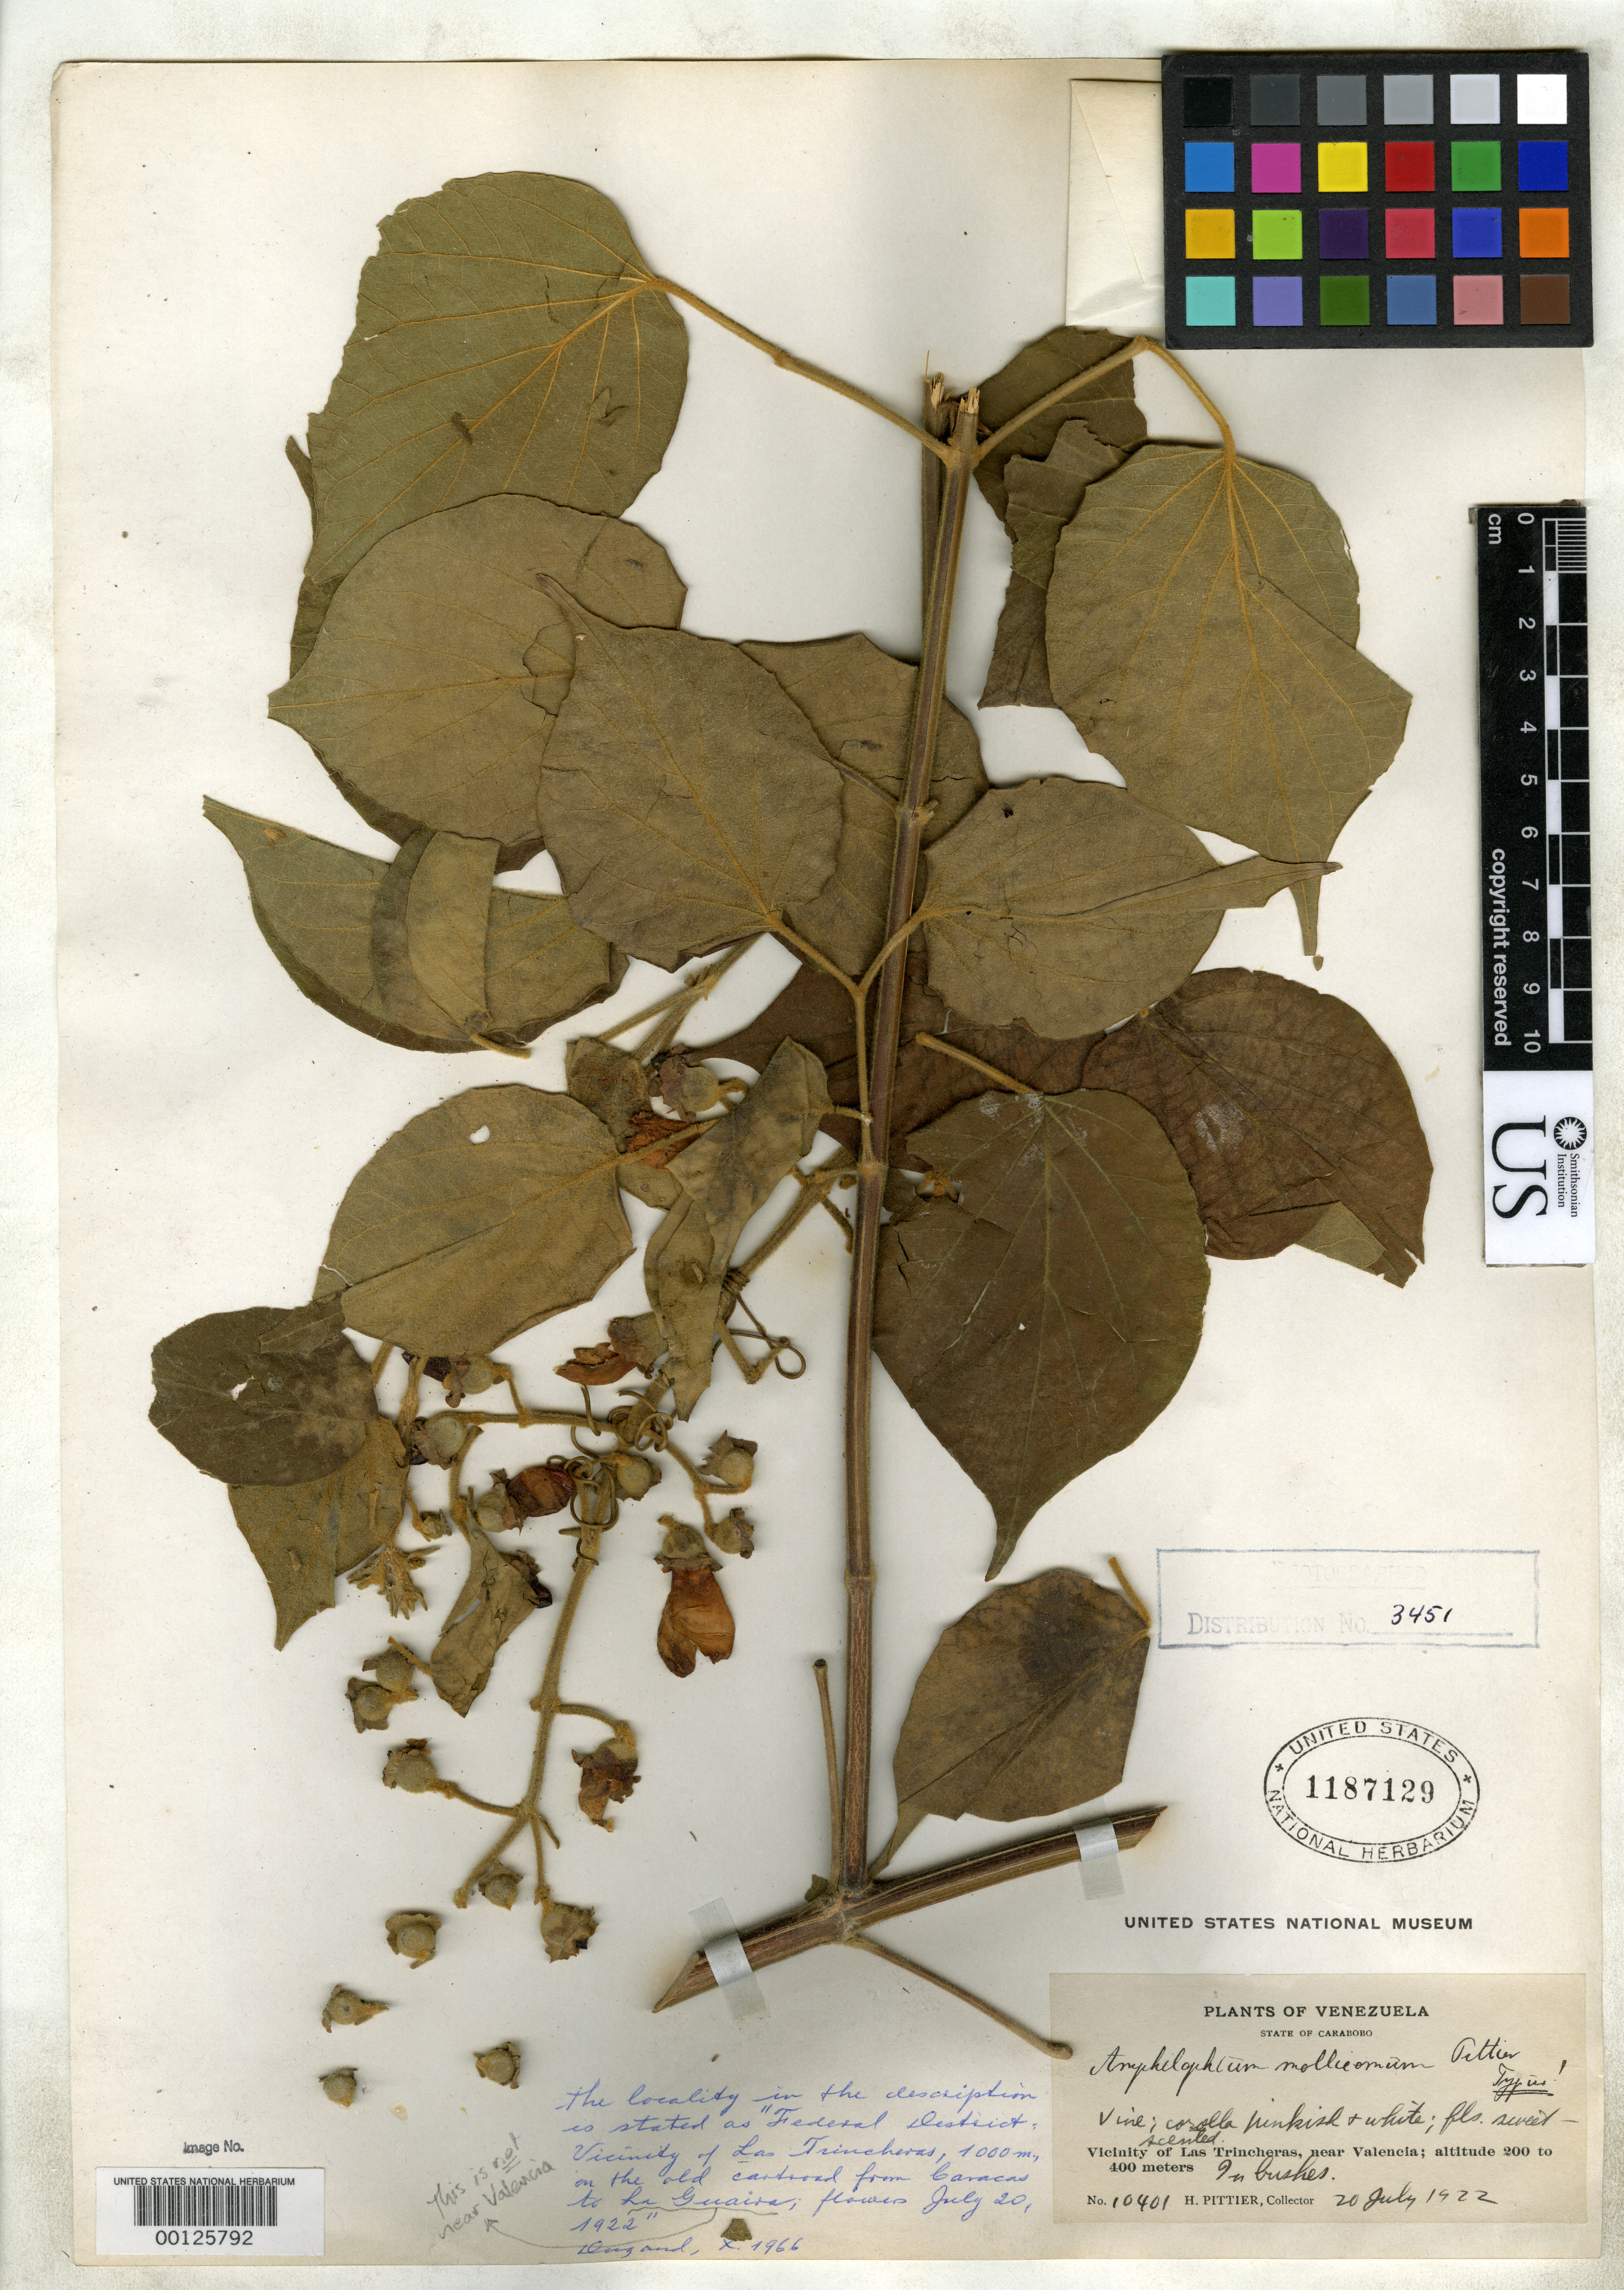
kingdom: Plantae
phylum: Tracheophyta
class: Magnoliopsida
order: Lamiales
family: Bignoniaceae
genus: Amphilophium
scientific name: Amphilophium mollicomum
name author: Pittier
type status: Isotype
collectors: H. F. Pittier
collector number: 10401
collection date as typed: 20 Jul 1922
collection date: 1922-07-20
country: Venezuela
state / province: Distrito Federal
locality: Vicinity of Las Trincheras.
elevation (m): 1000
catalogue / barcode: US 1187129